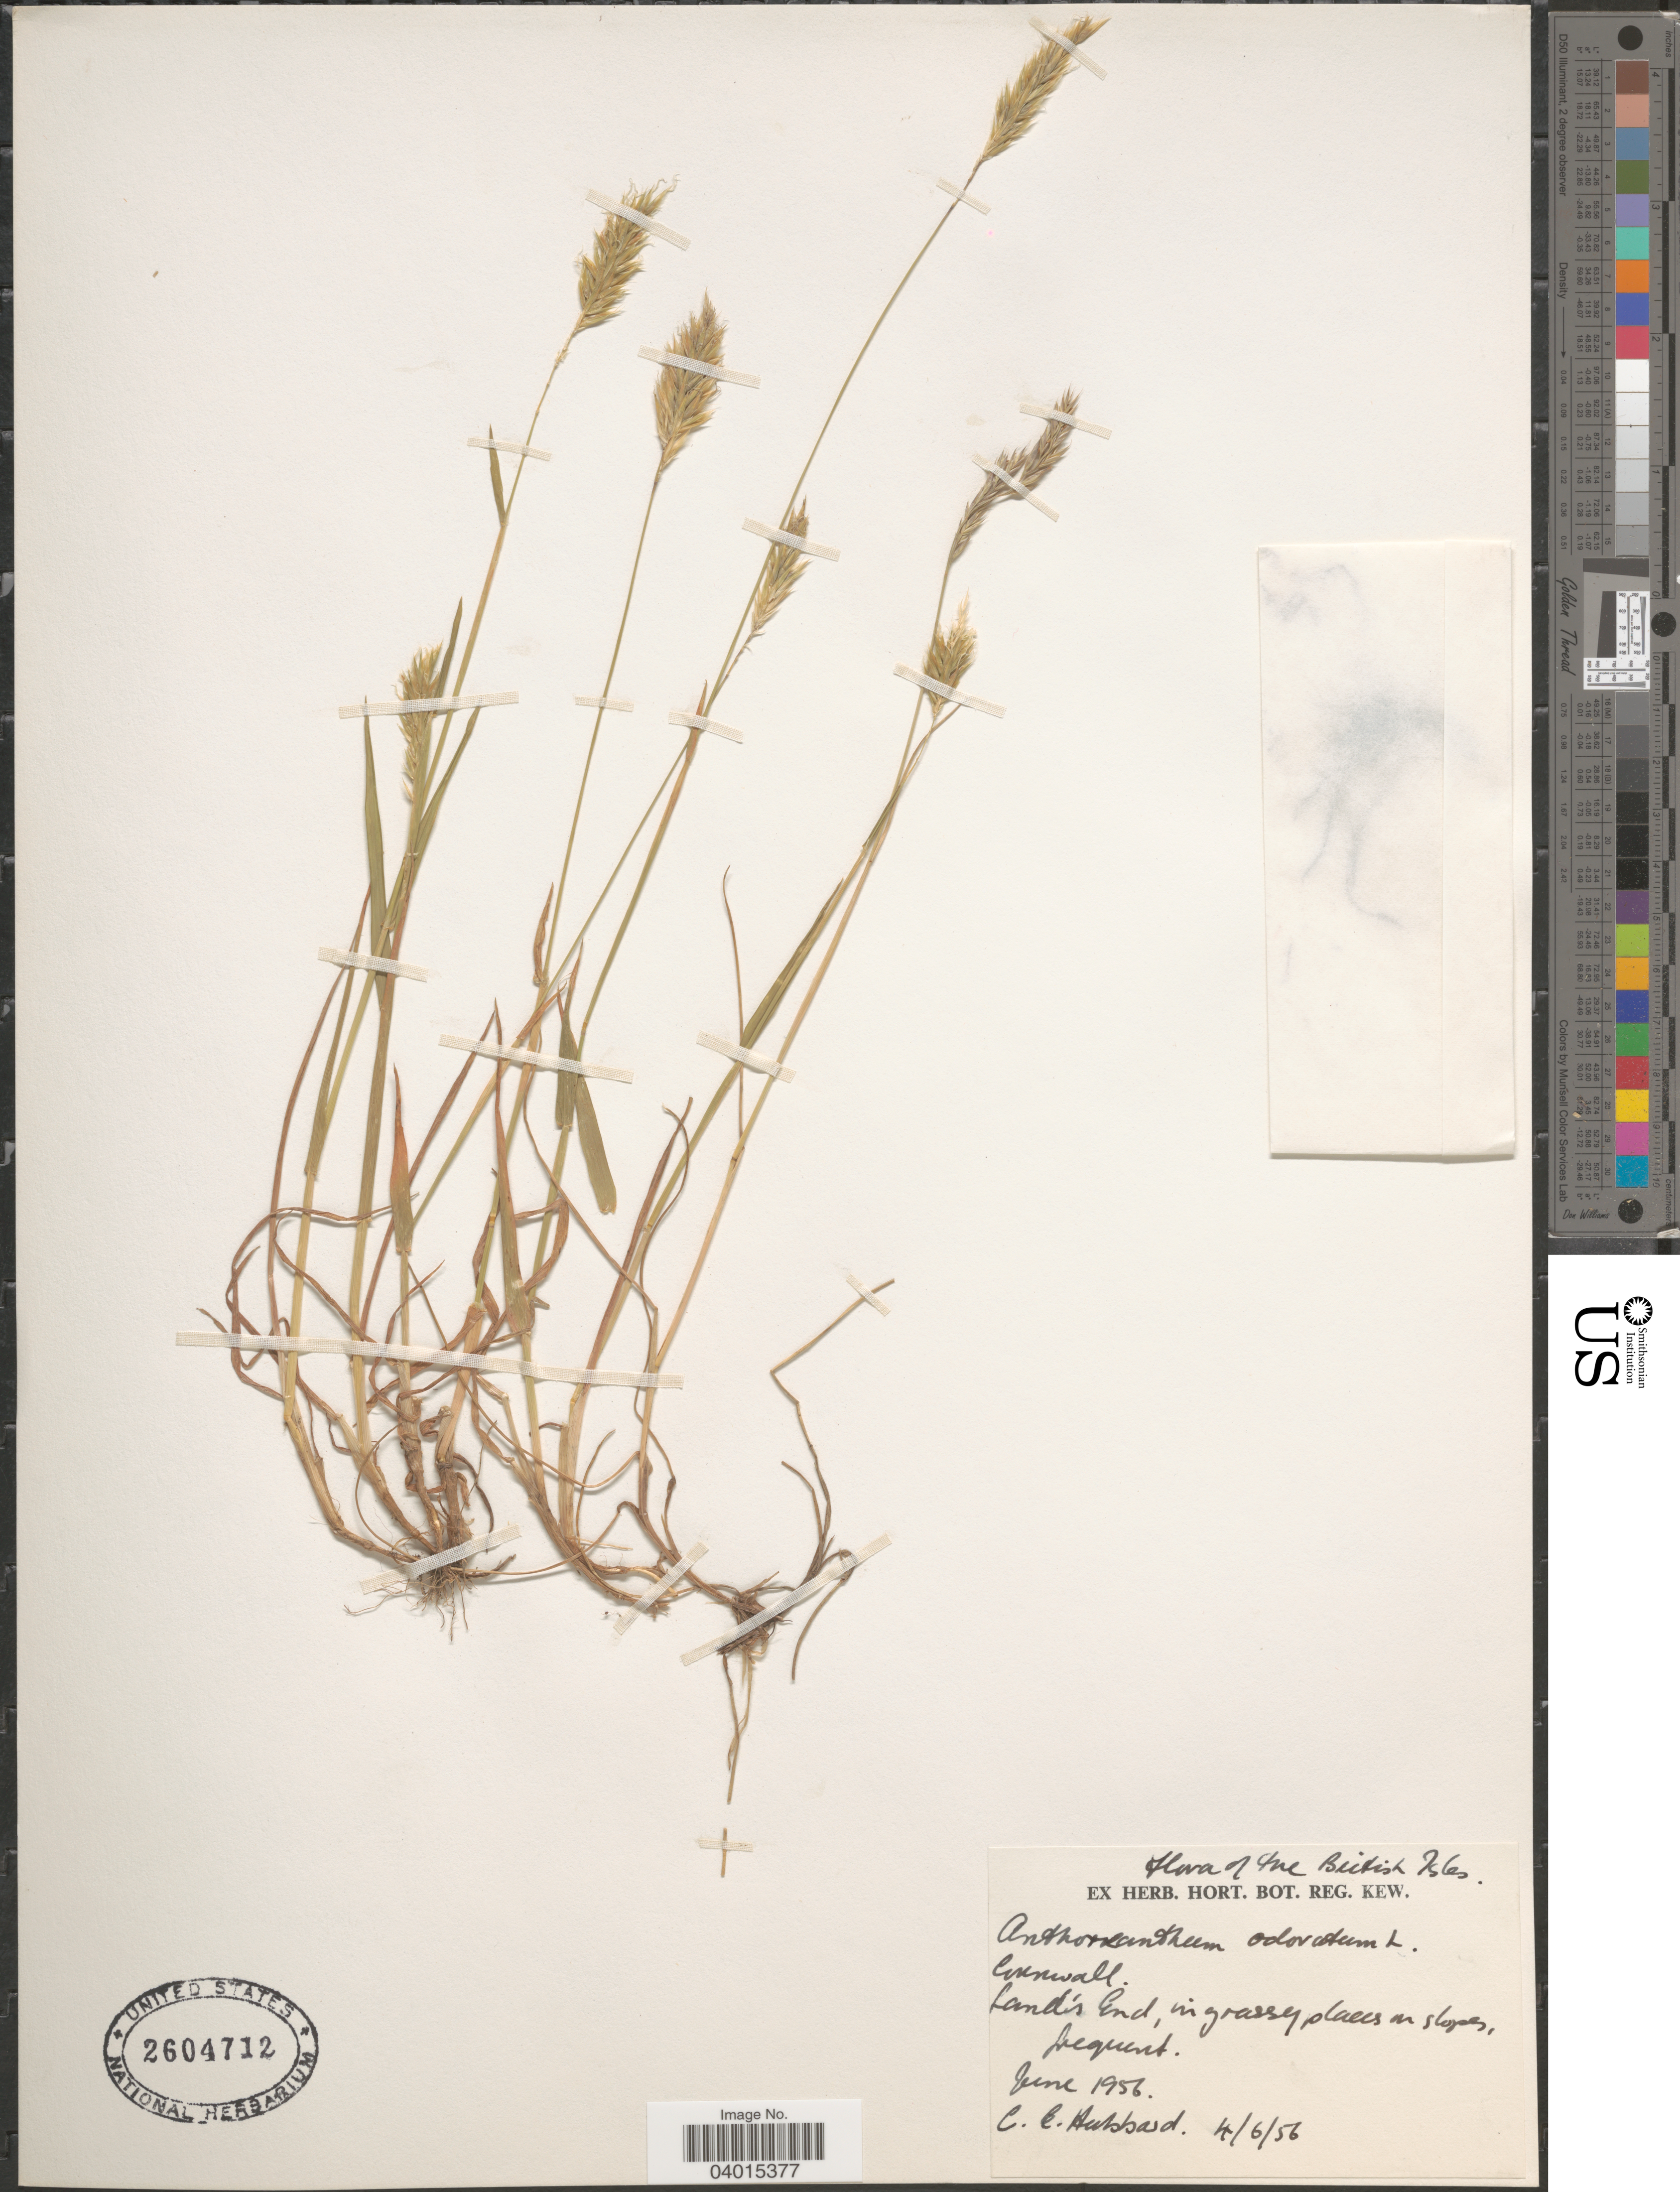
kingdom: Plantae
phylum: Tracheophyta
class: Liliopsida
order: Poales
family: Poaceae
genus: Anthoxanthum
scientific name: Anthoxanthum odoratum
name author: L.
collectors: C. E. Hubbard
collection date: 1956-06-04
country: United Kingdom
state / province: England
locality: British Isles. Cornwall. Land's End, in grassy places on slopes.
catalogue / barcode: US 2604712